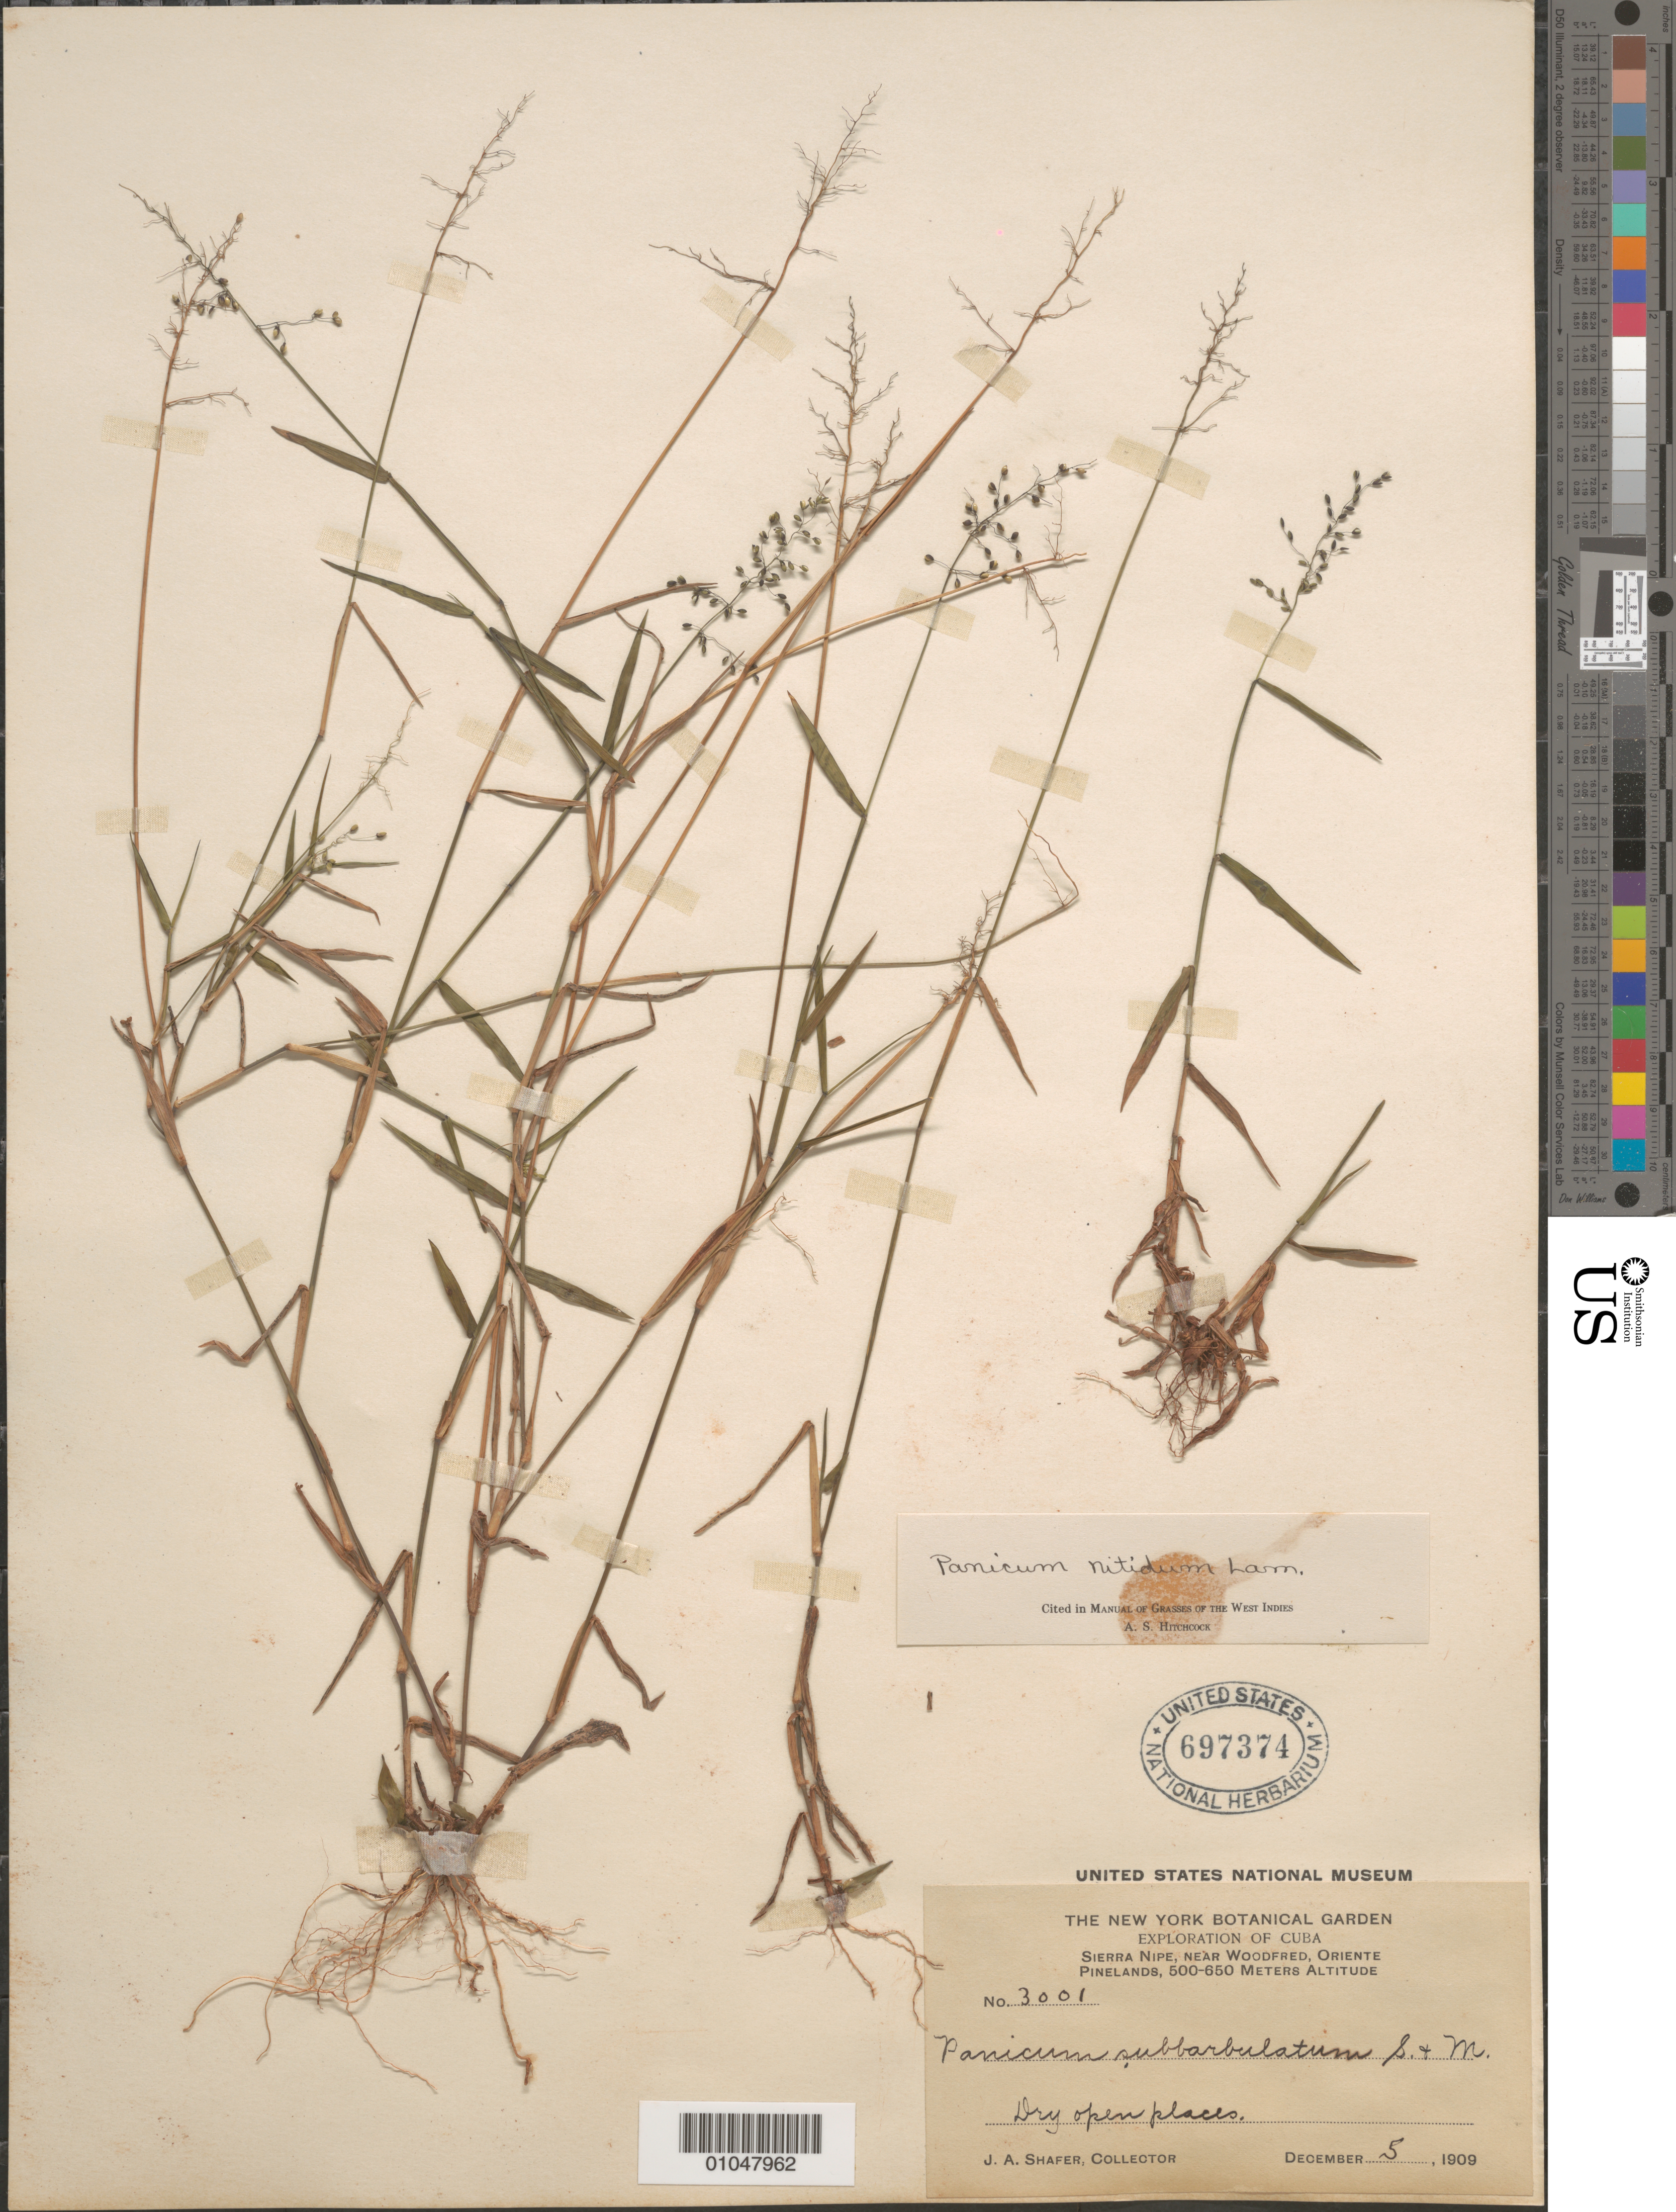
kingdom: Plantae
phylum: Tracheophyta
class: Liliopsida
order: Poales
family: Poaceae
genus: Panicum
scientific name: Panicum nitidum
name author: Lam.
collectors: J. A. Shafer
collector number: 3001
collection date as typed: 05 Dec 1909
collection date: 1909-12-05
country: Cuba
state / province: Holguín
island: Cuba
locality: Sierra Nipe, near Woodfred, pinelands and dry open places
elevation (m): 500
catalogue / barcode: US 697374